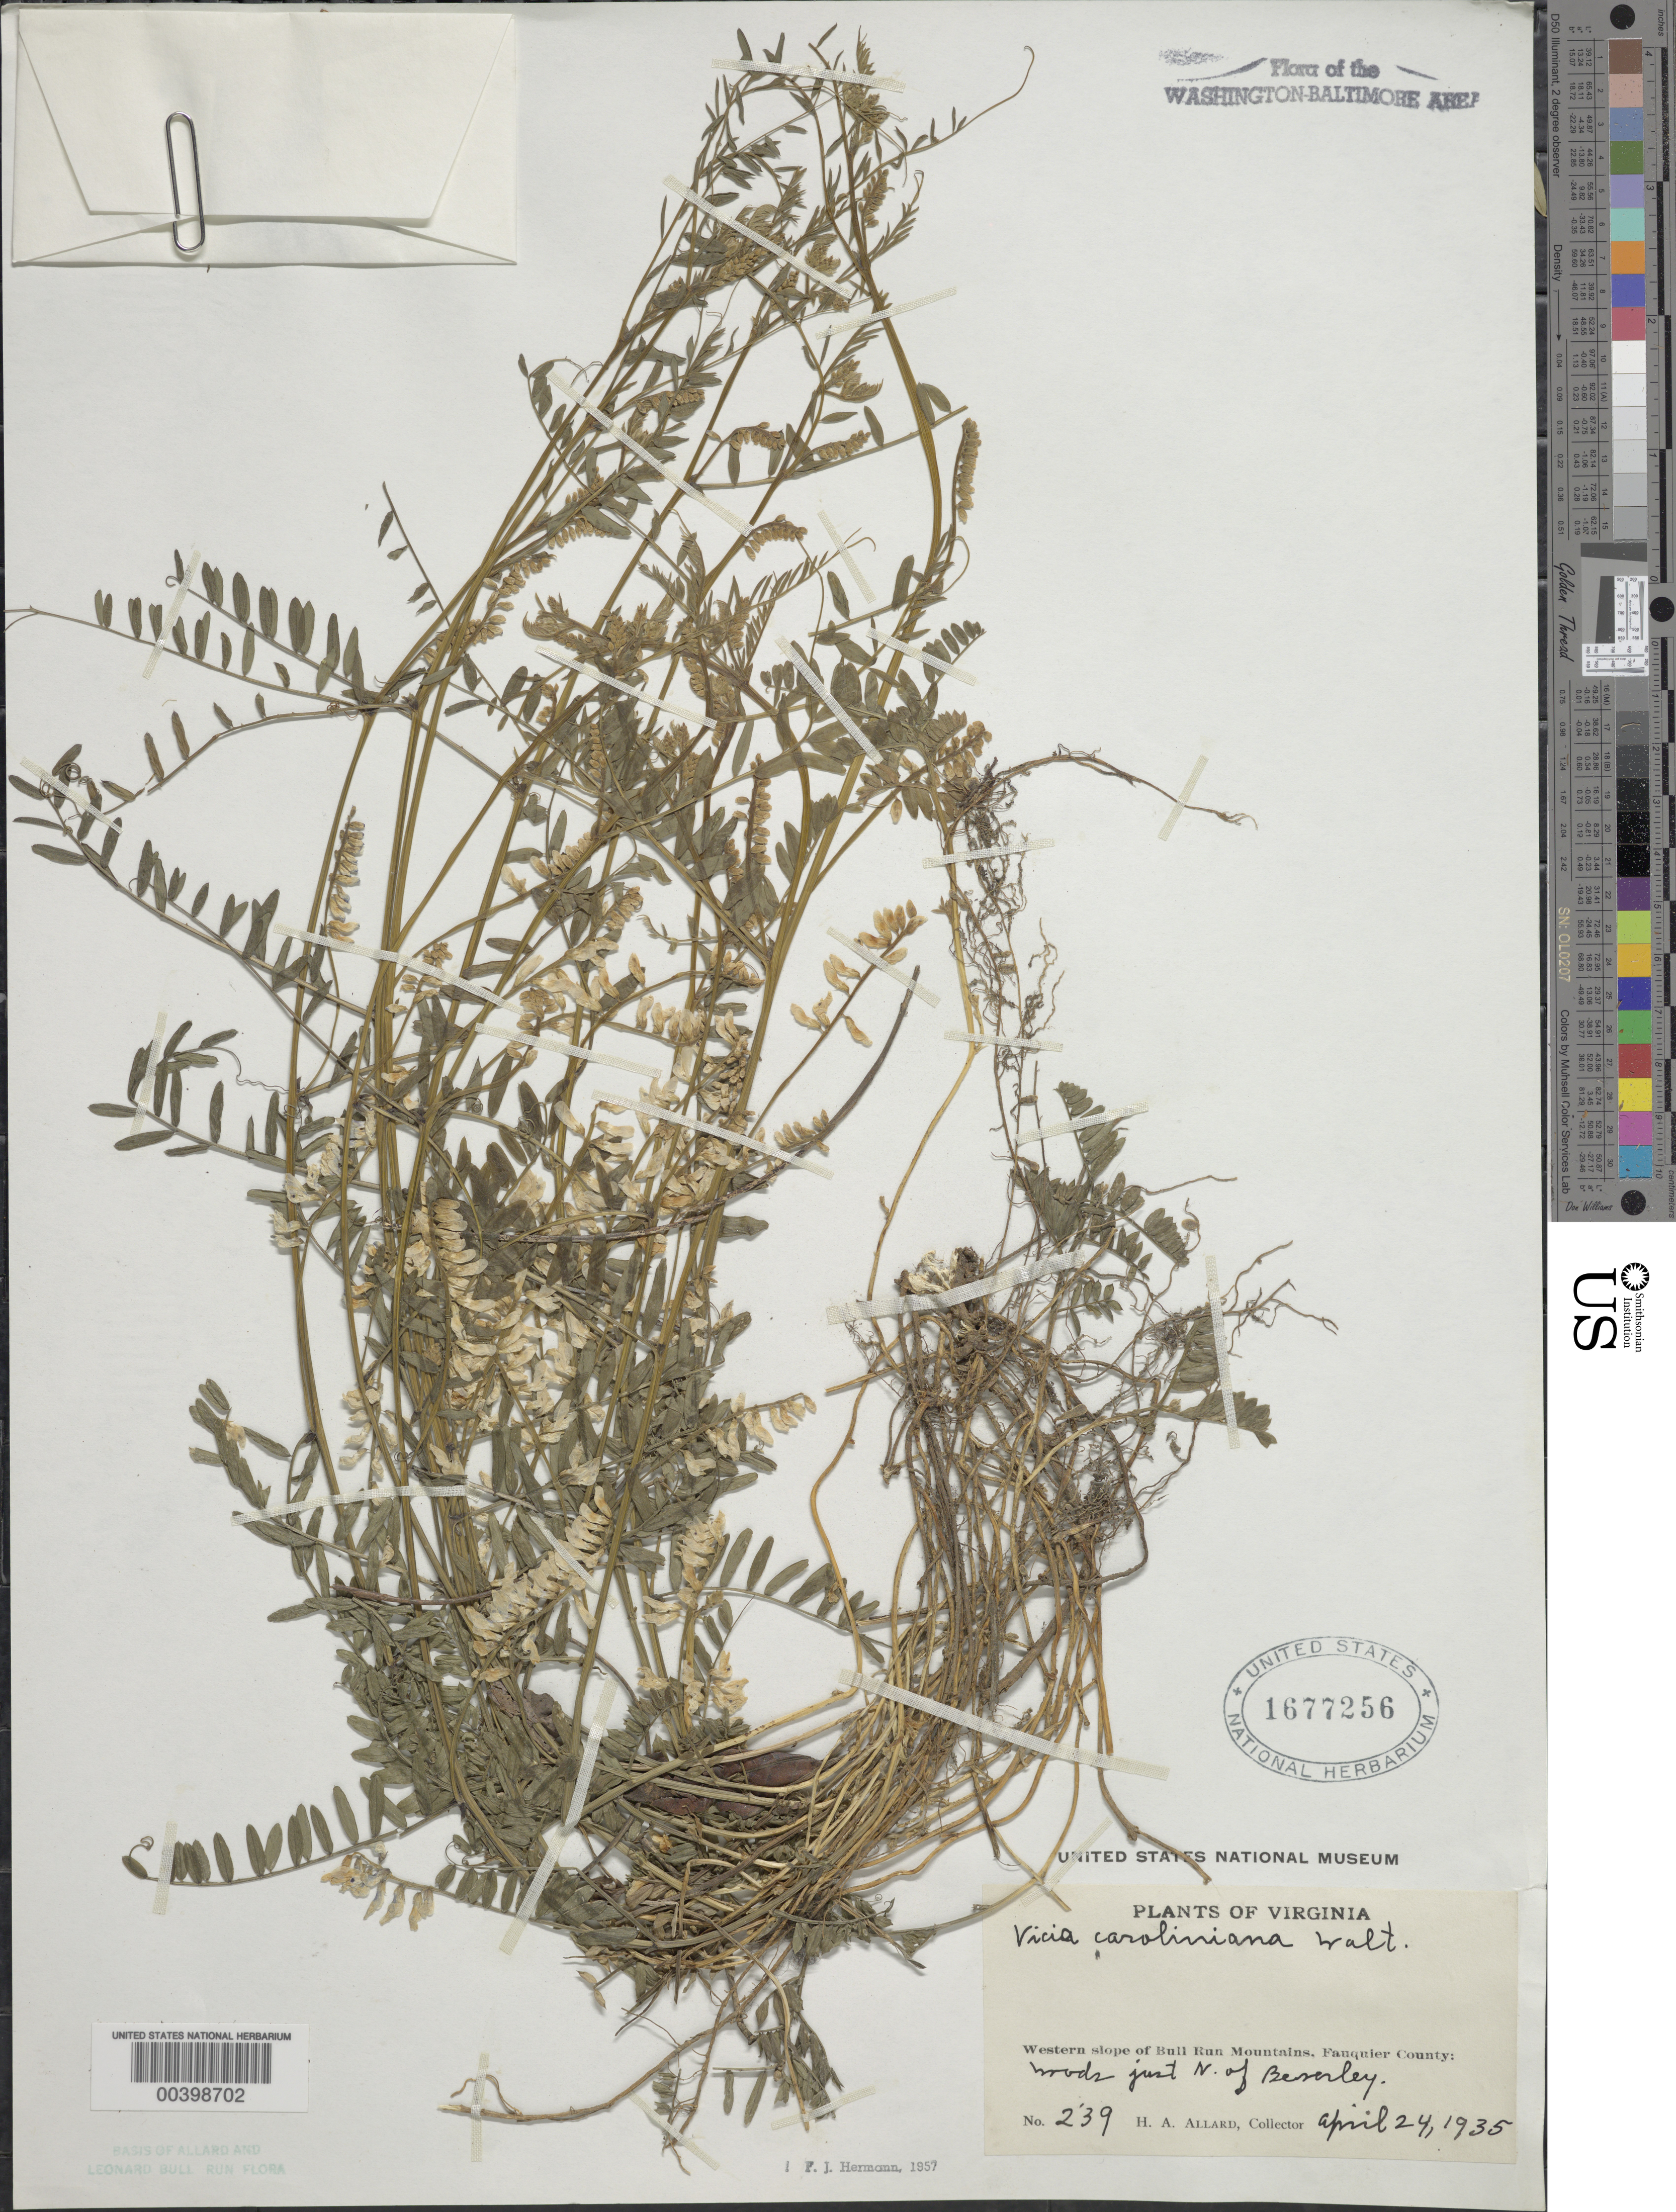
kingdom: Plantae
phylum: Tracheophyta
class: Magnoliopsida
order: Fabales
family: Fabaceae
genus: Vicia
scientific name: Vicia caroliniana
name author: Walter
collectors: H. A. Allard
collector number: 239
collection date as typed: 24 Apr 1935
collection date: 1935-04-24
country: United States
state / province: Virginia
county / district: Fauquier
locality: North of Beverley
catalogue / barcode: US 1677256